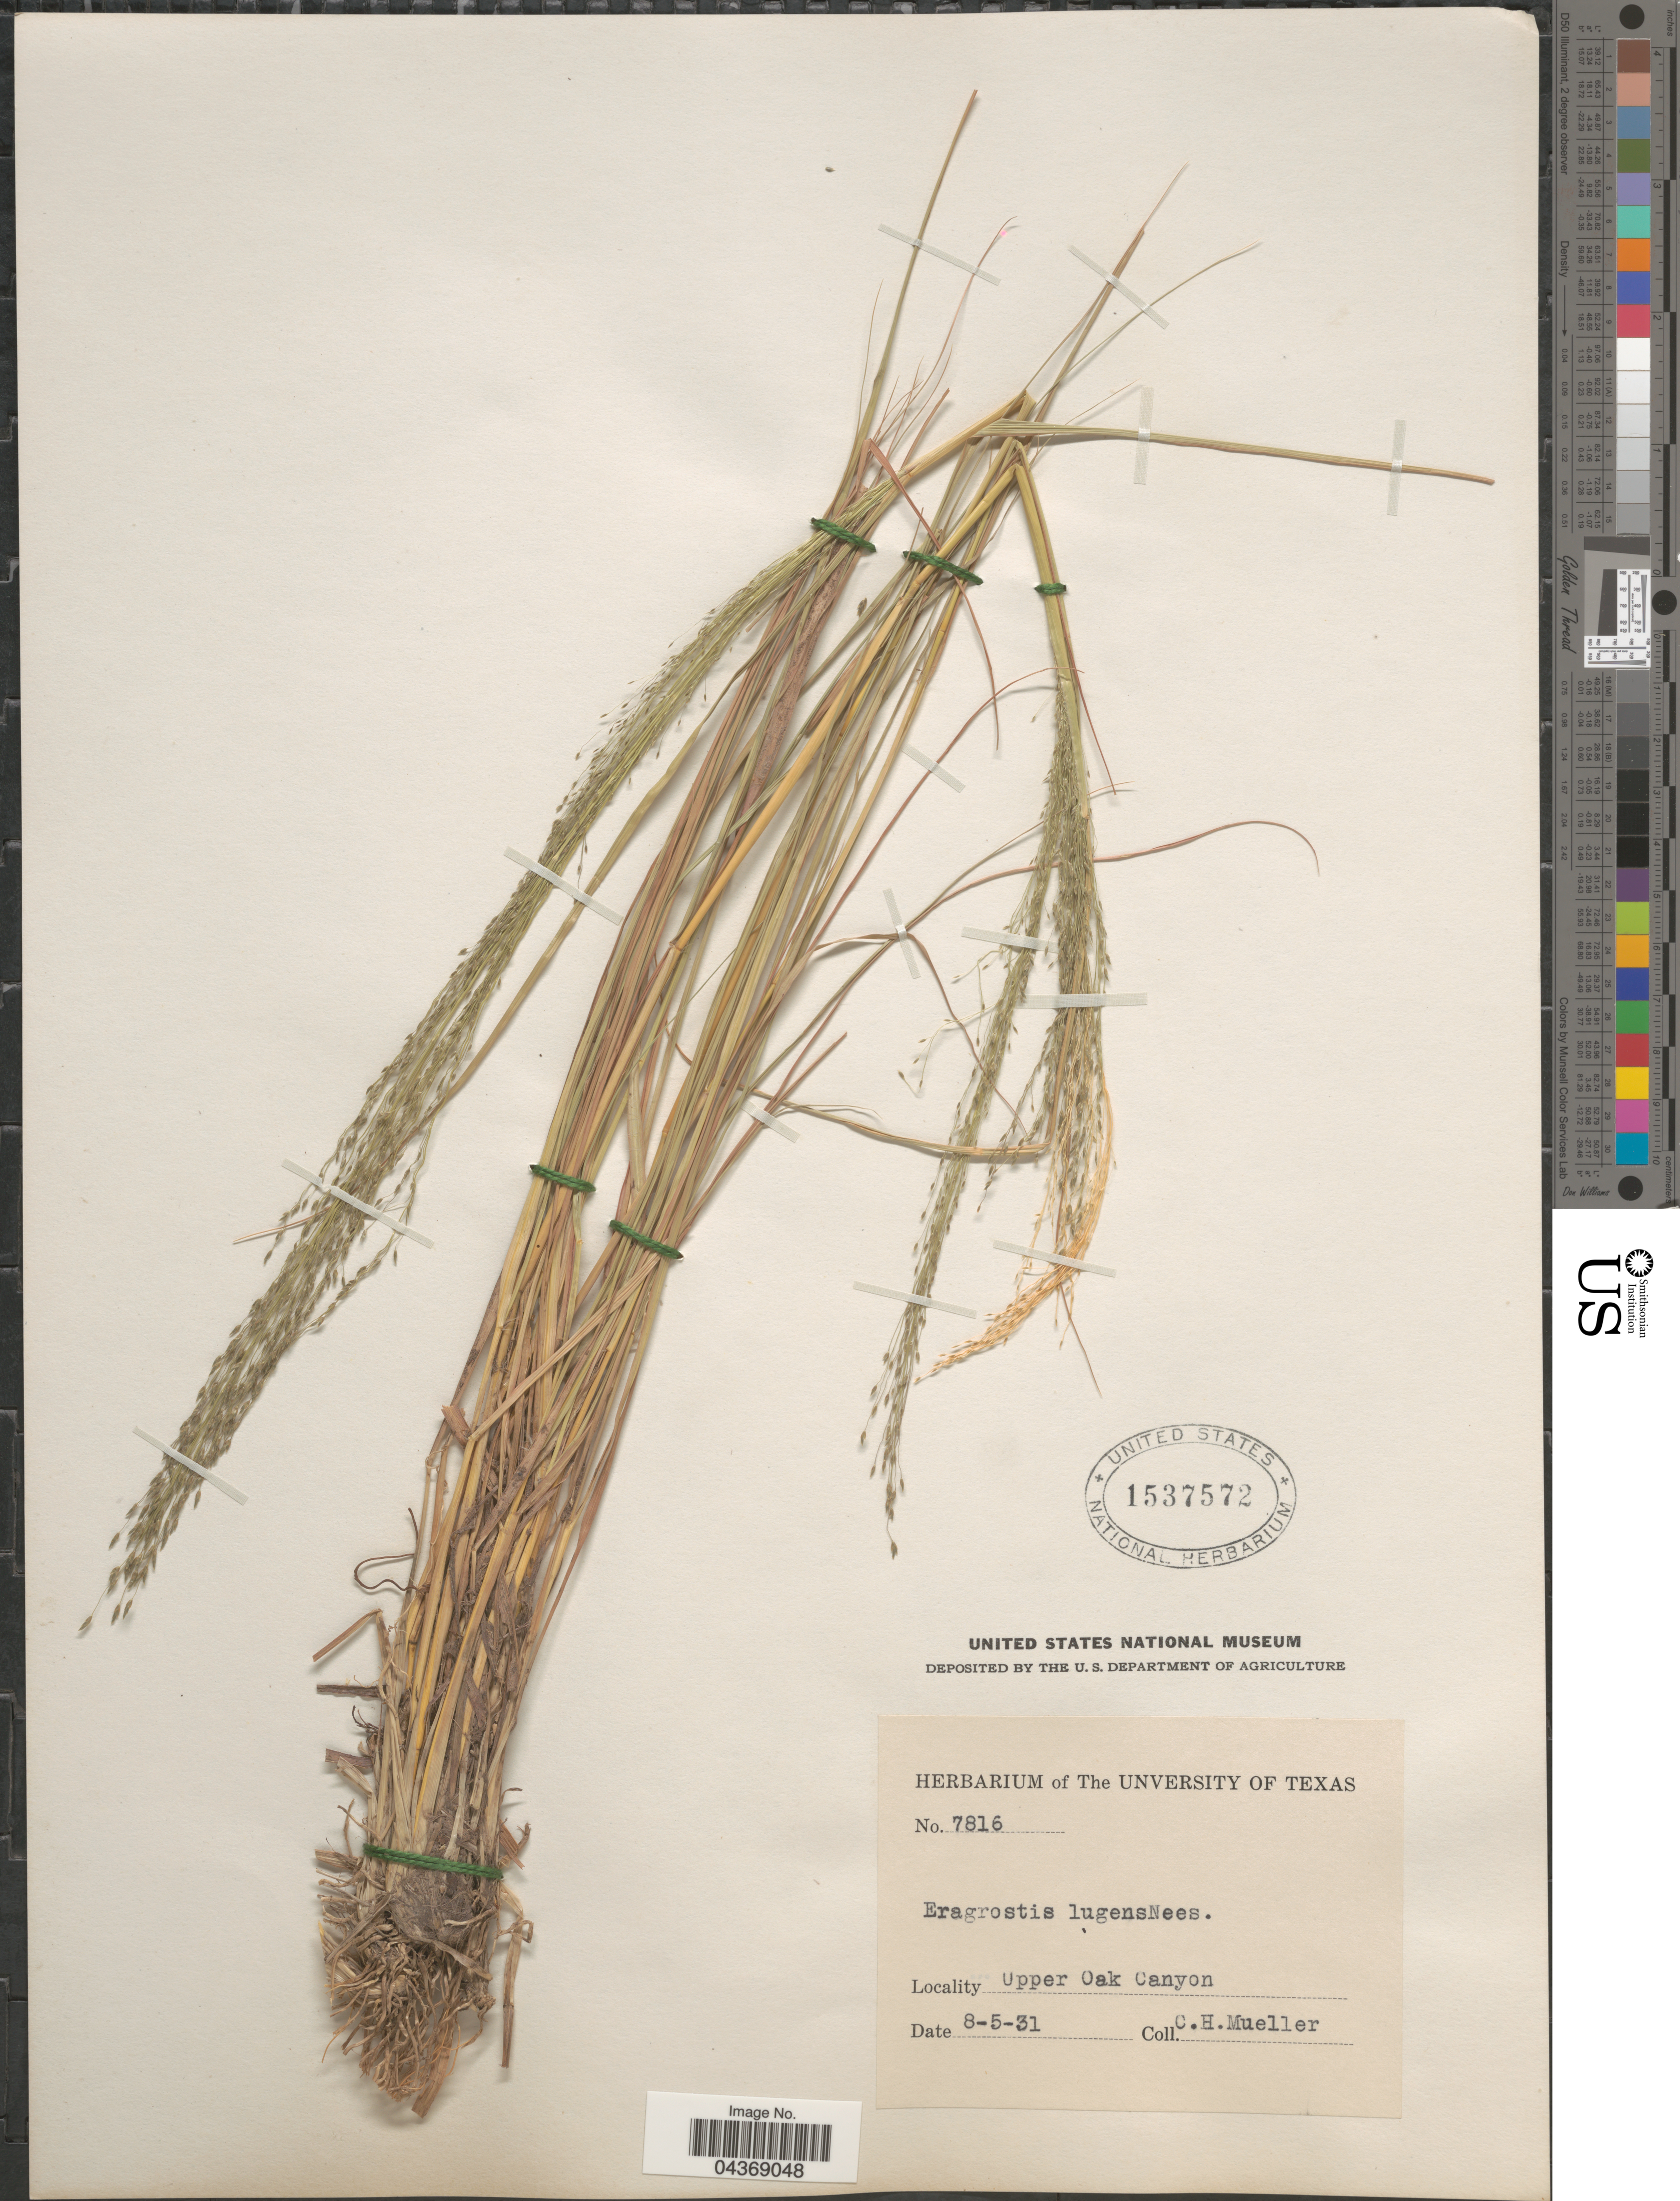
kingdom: Plantae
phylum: Tracheophyta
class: Liliopsida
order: Poales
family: Poaceae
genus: Eragrostis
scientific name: Eragrostis intermedia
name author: Hitchc.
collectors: C. H. Mueller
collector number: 7816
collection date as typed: Transcribed d/m/y: 5/8/31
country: United States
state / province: Texas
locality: Upper Oak Canyon.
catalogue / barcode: US 1537572